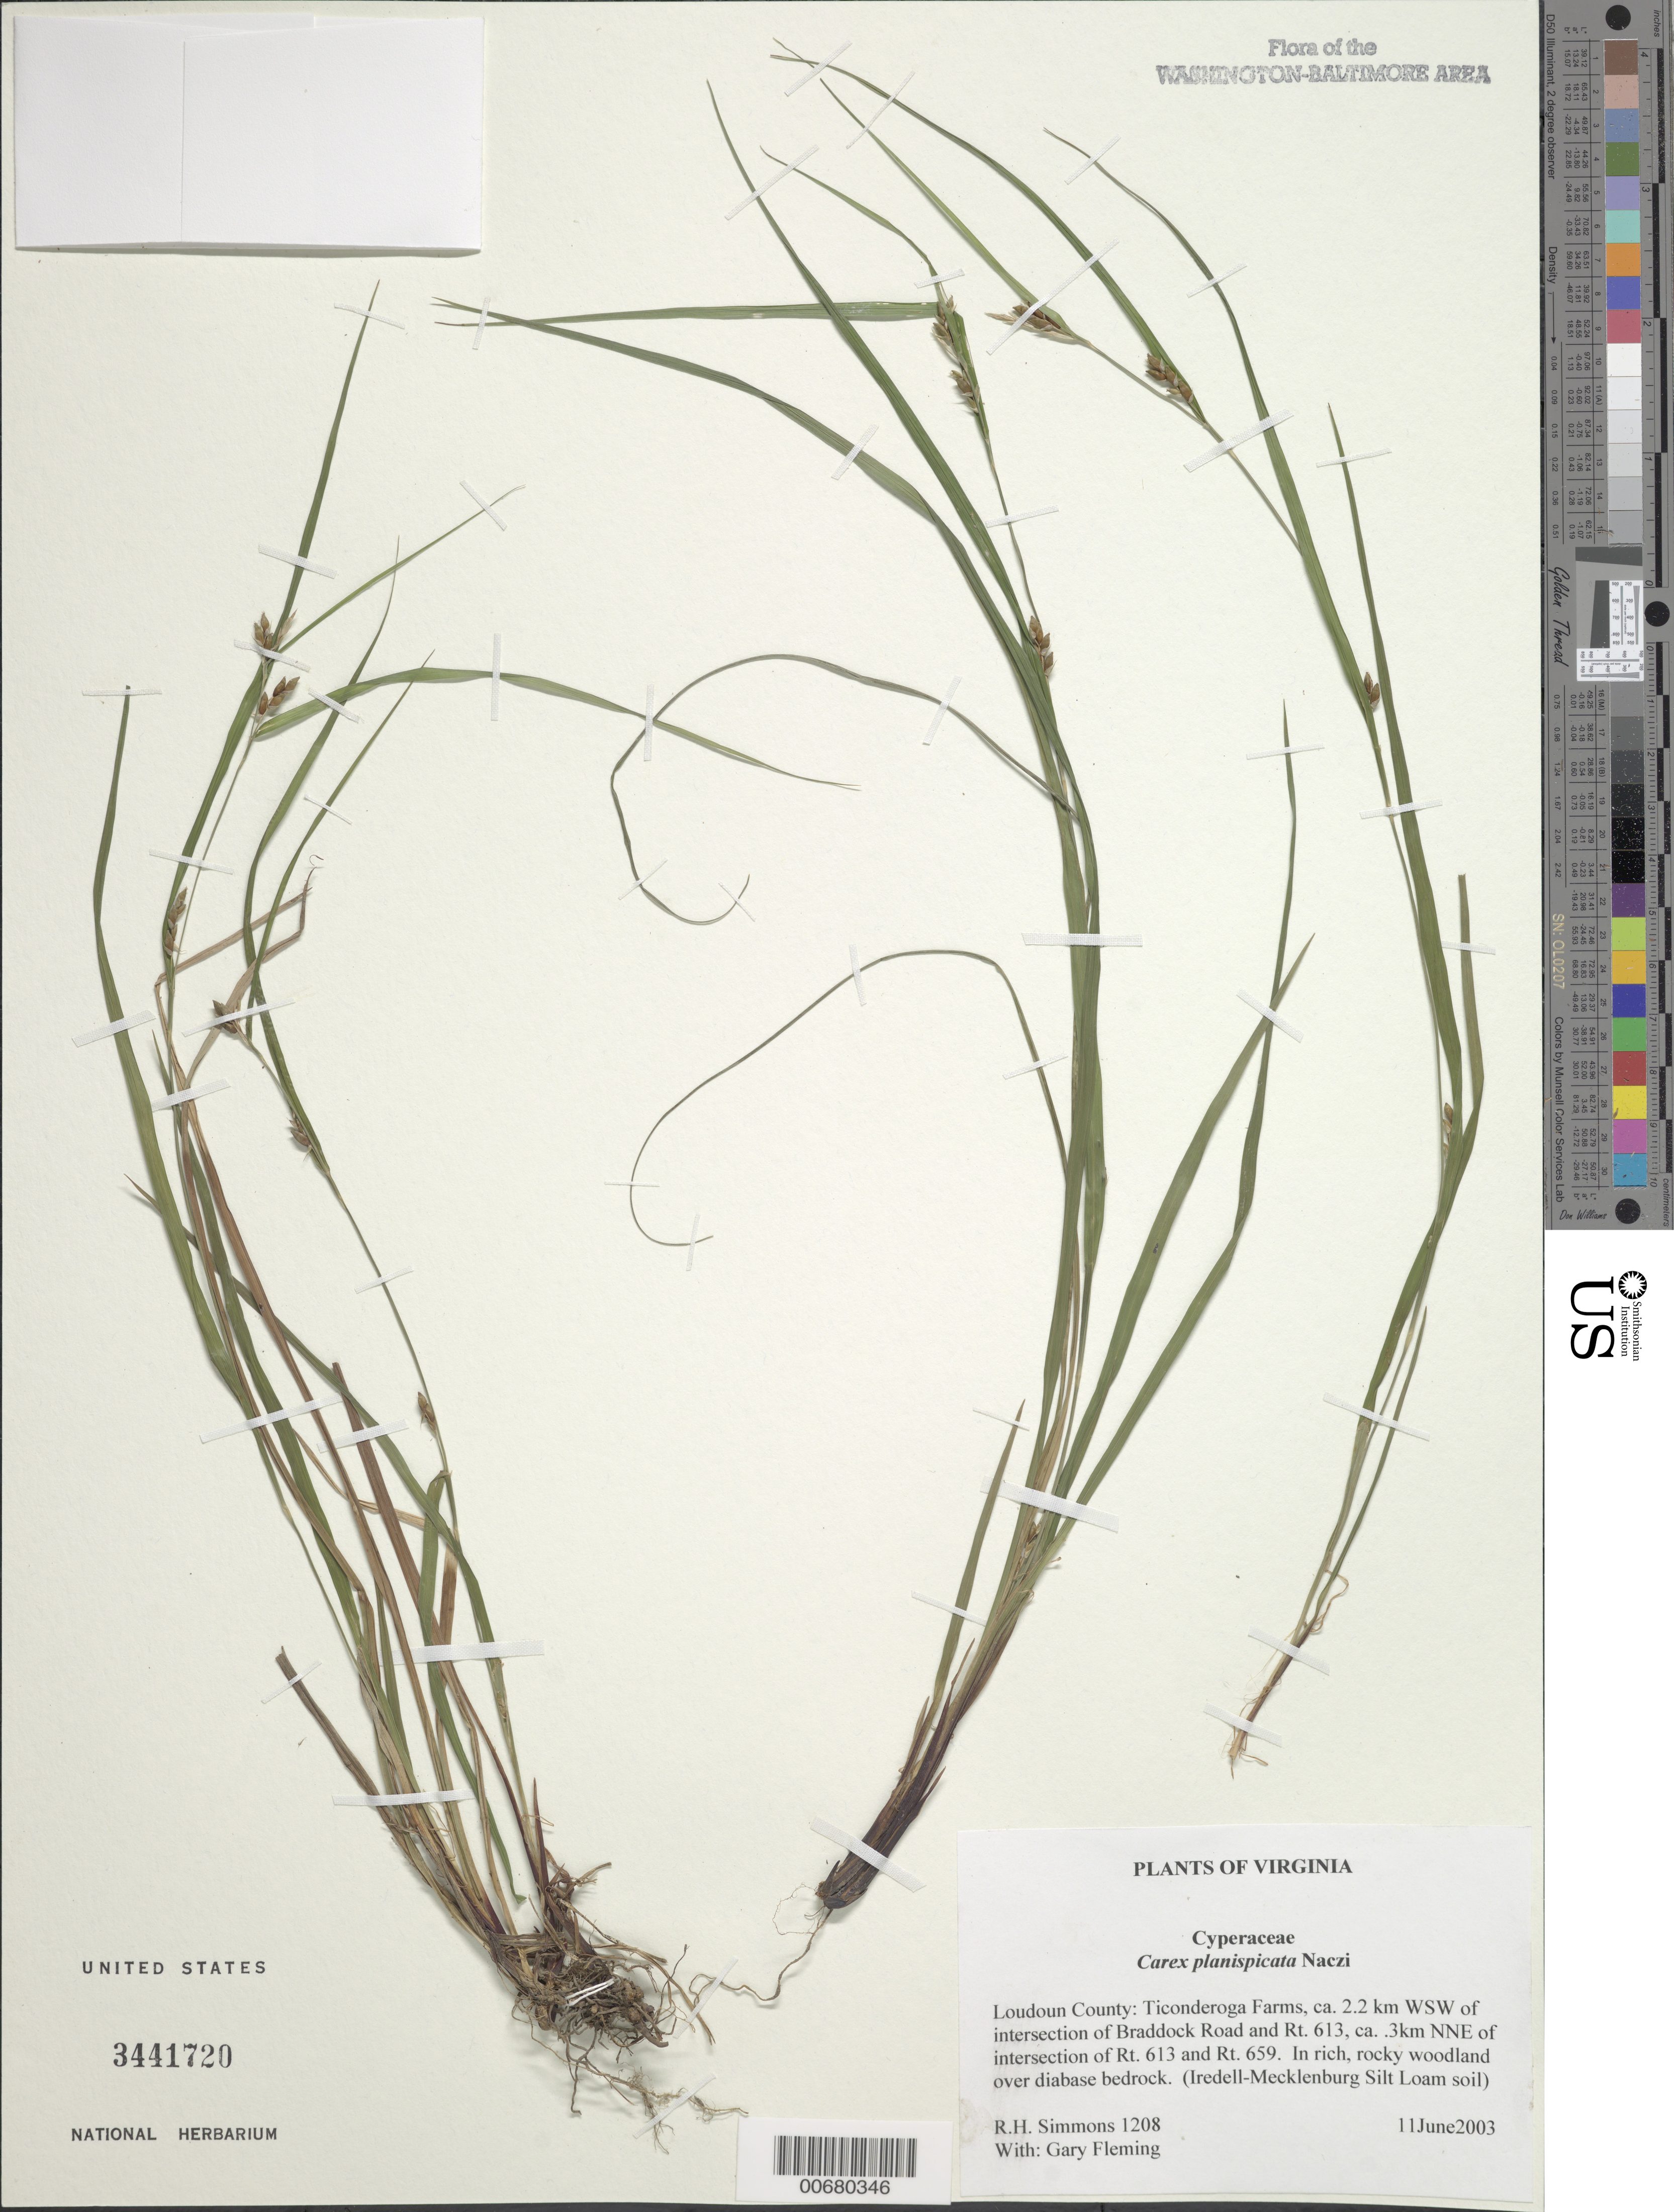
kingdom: Plantae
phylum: Tracheophyta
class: Liliopsida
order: Poales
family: Cyperaceae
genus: Carex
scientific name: Carex planispicata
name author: Naczi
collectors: R. H. Simmons & G. Fleming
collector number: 1208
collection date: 2003-06-11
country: United States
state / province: Virginia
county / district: Loudoun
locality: Ticonderoga Farms, 2.2 km WSW of intersection of Braddock Road and Rt. 613, 3 km NNE of intersection of Rt. 613 and Rt. 659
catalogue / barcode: US 3441720